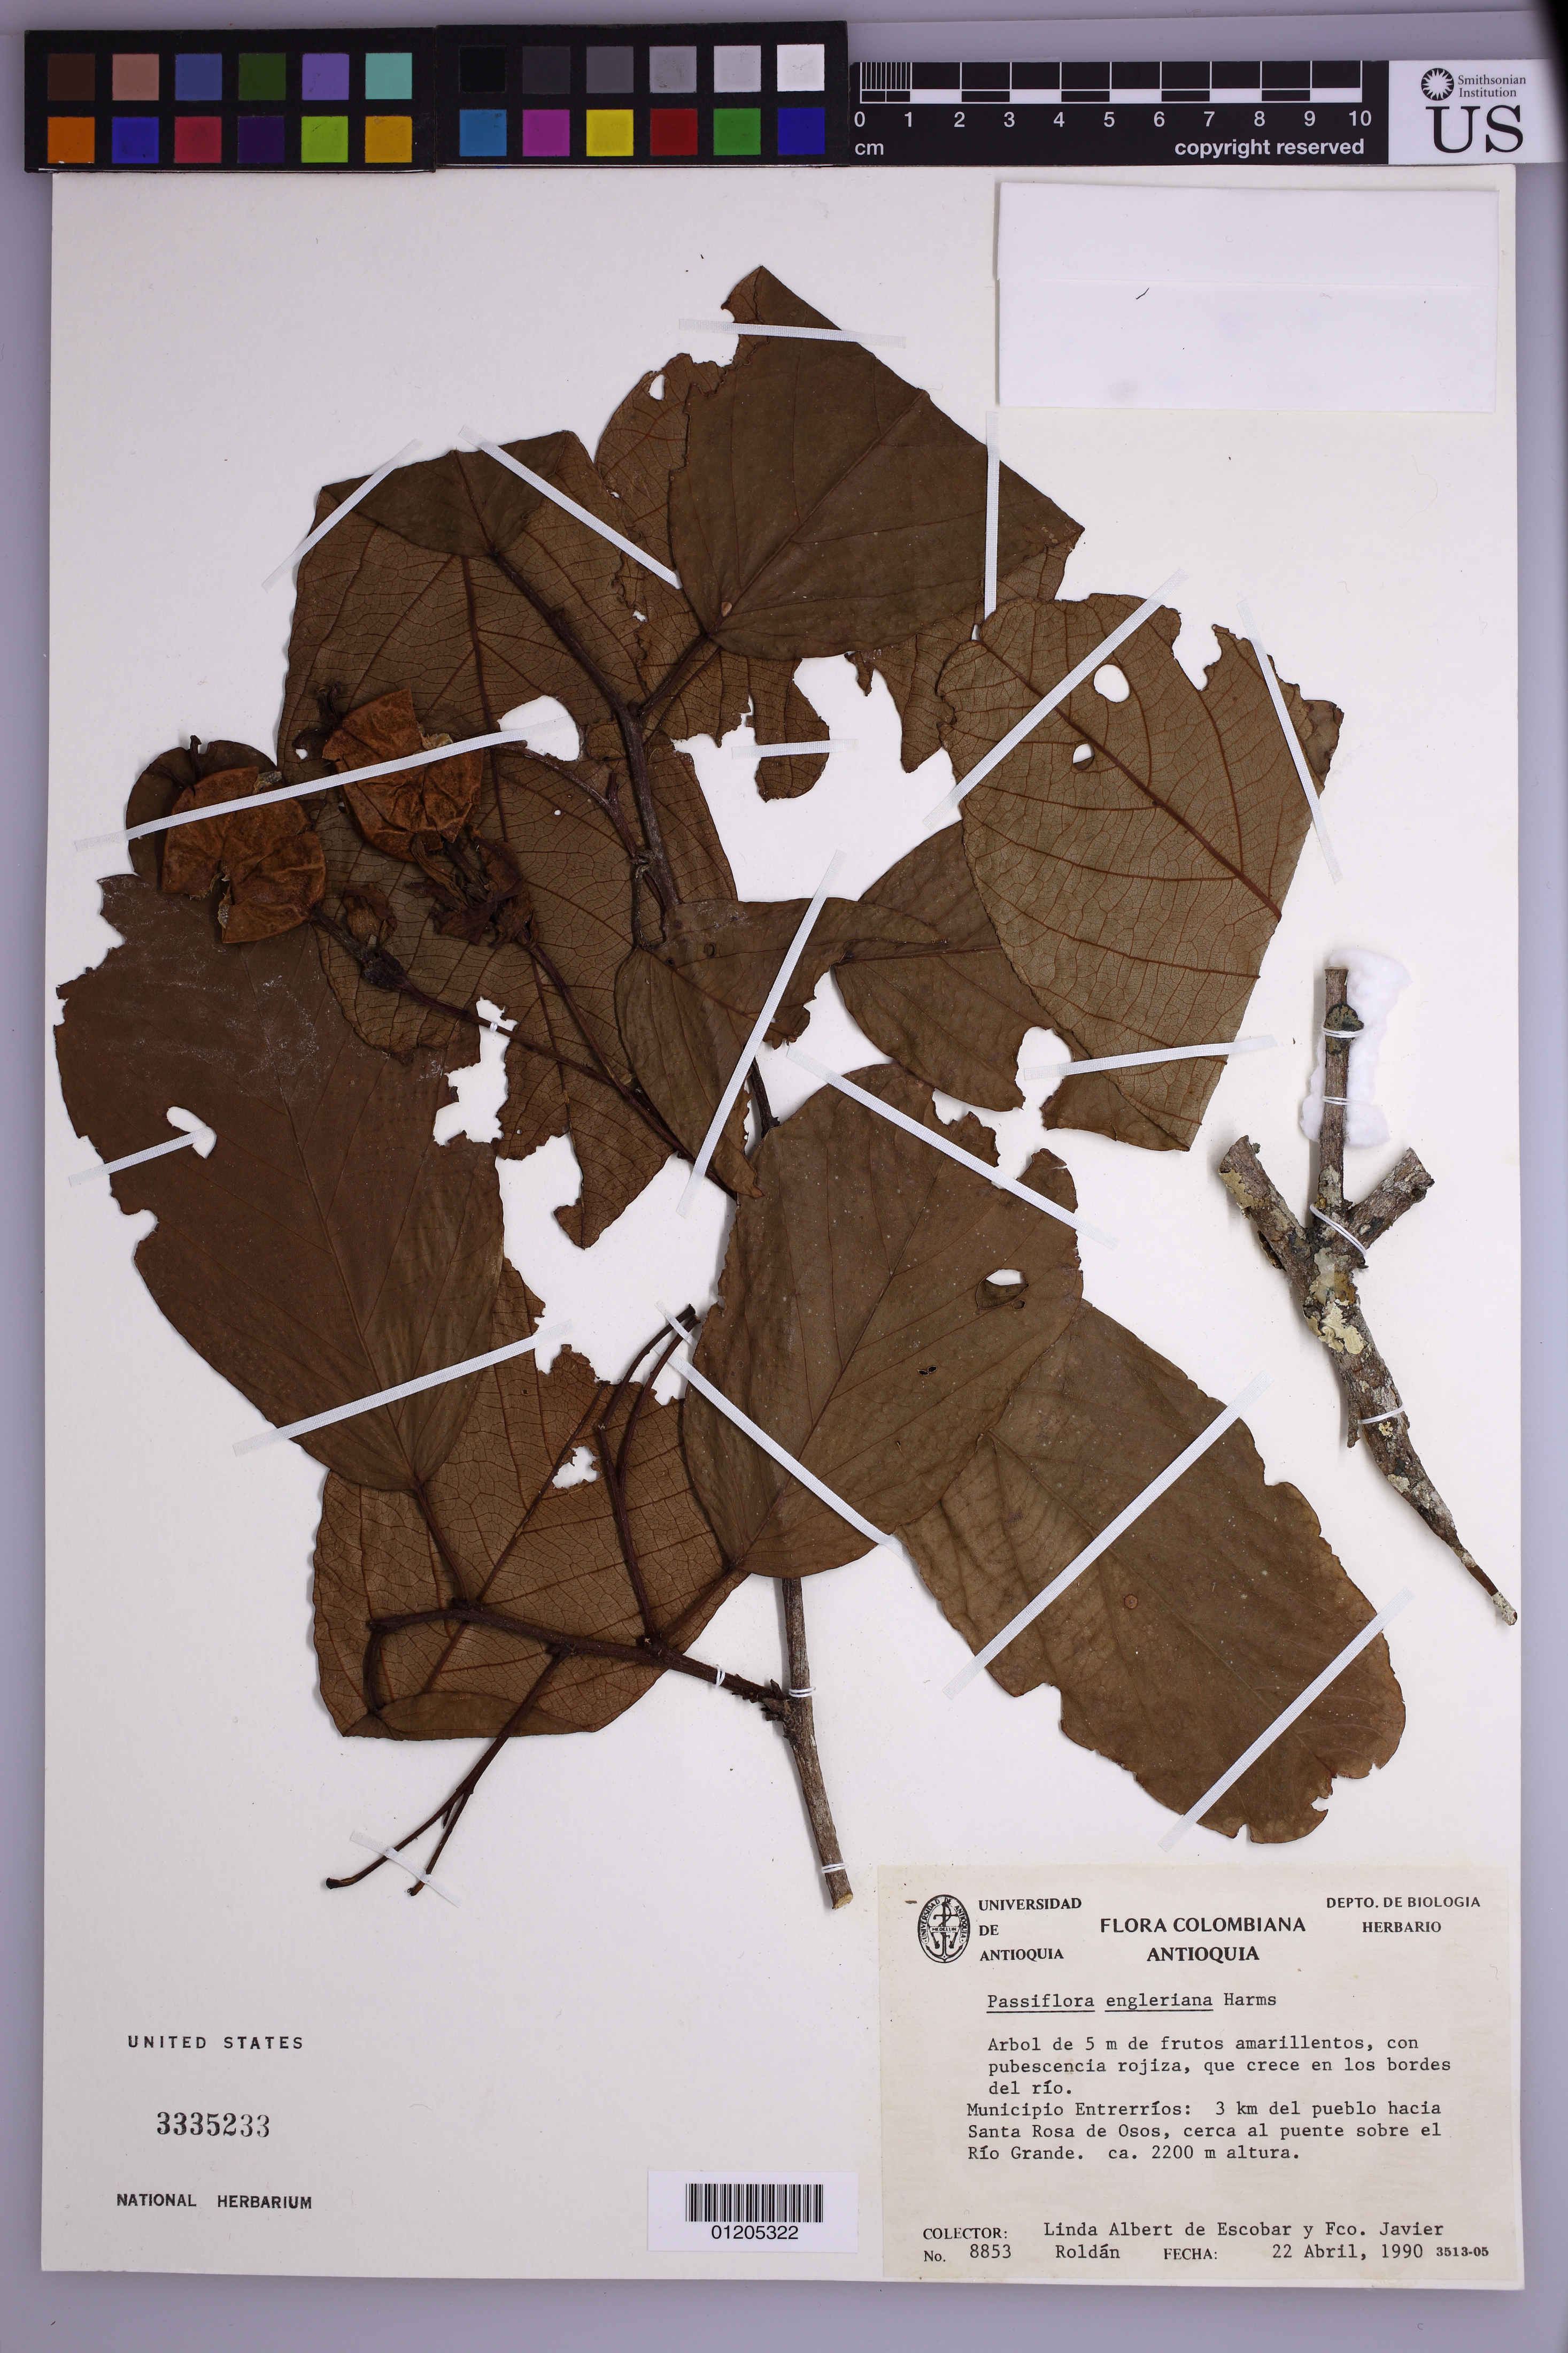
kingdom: Plantae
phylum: Tracheophyta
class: Magnoliopsida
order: Malpighiales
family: Passifloraceae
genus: Passiflora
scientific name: Passiflora engleriana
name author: Harms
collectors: L. K. de Escobar & F. J. Roldán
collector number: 8853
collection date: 1990-04-22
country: Colombia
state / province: Antioquia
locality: Muncipio Entrerrios: 3 km del pueblo hacia Santa Rosa de Osos, cerca al puente sobre el Rio Grande.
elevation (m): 2200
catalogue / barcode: US 3335233